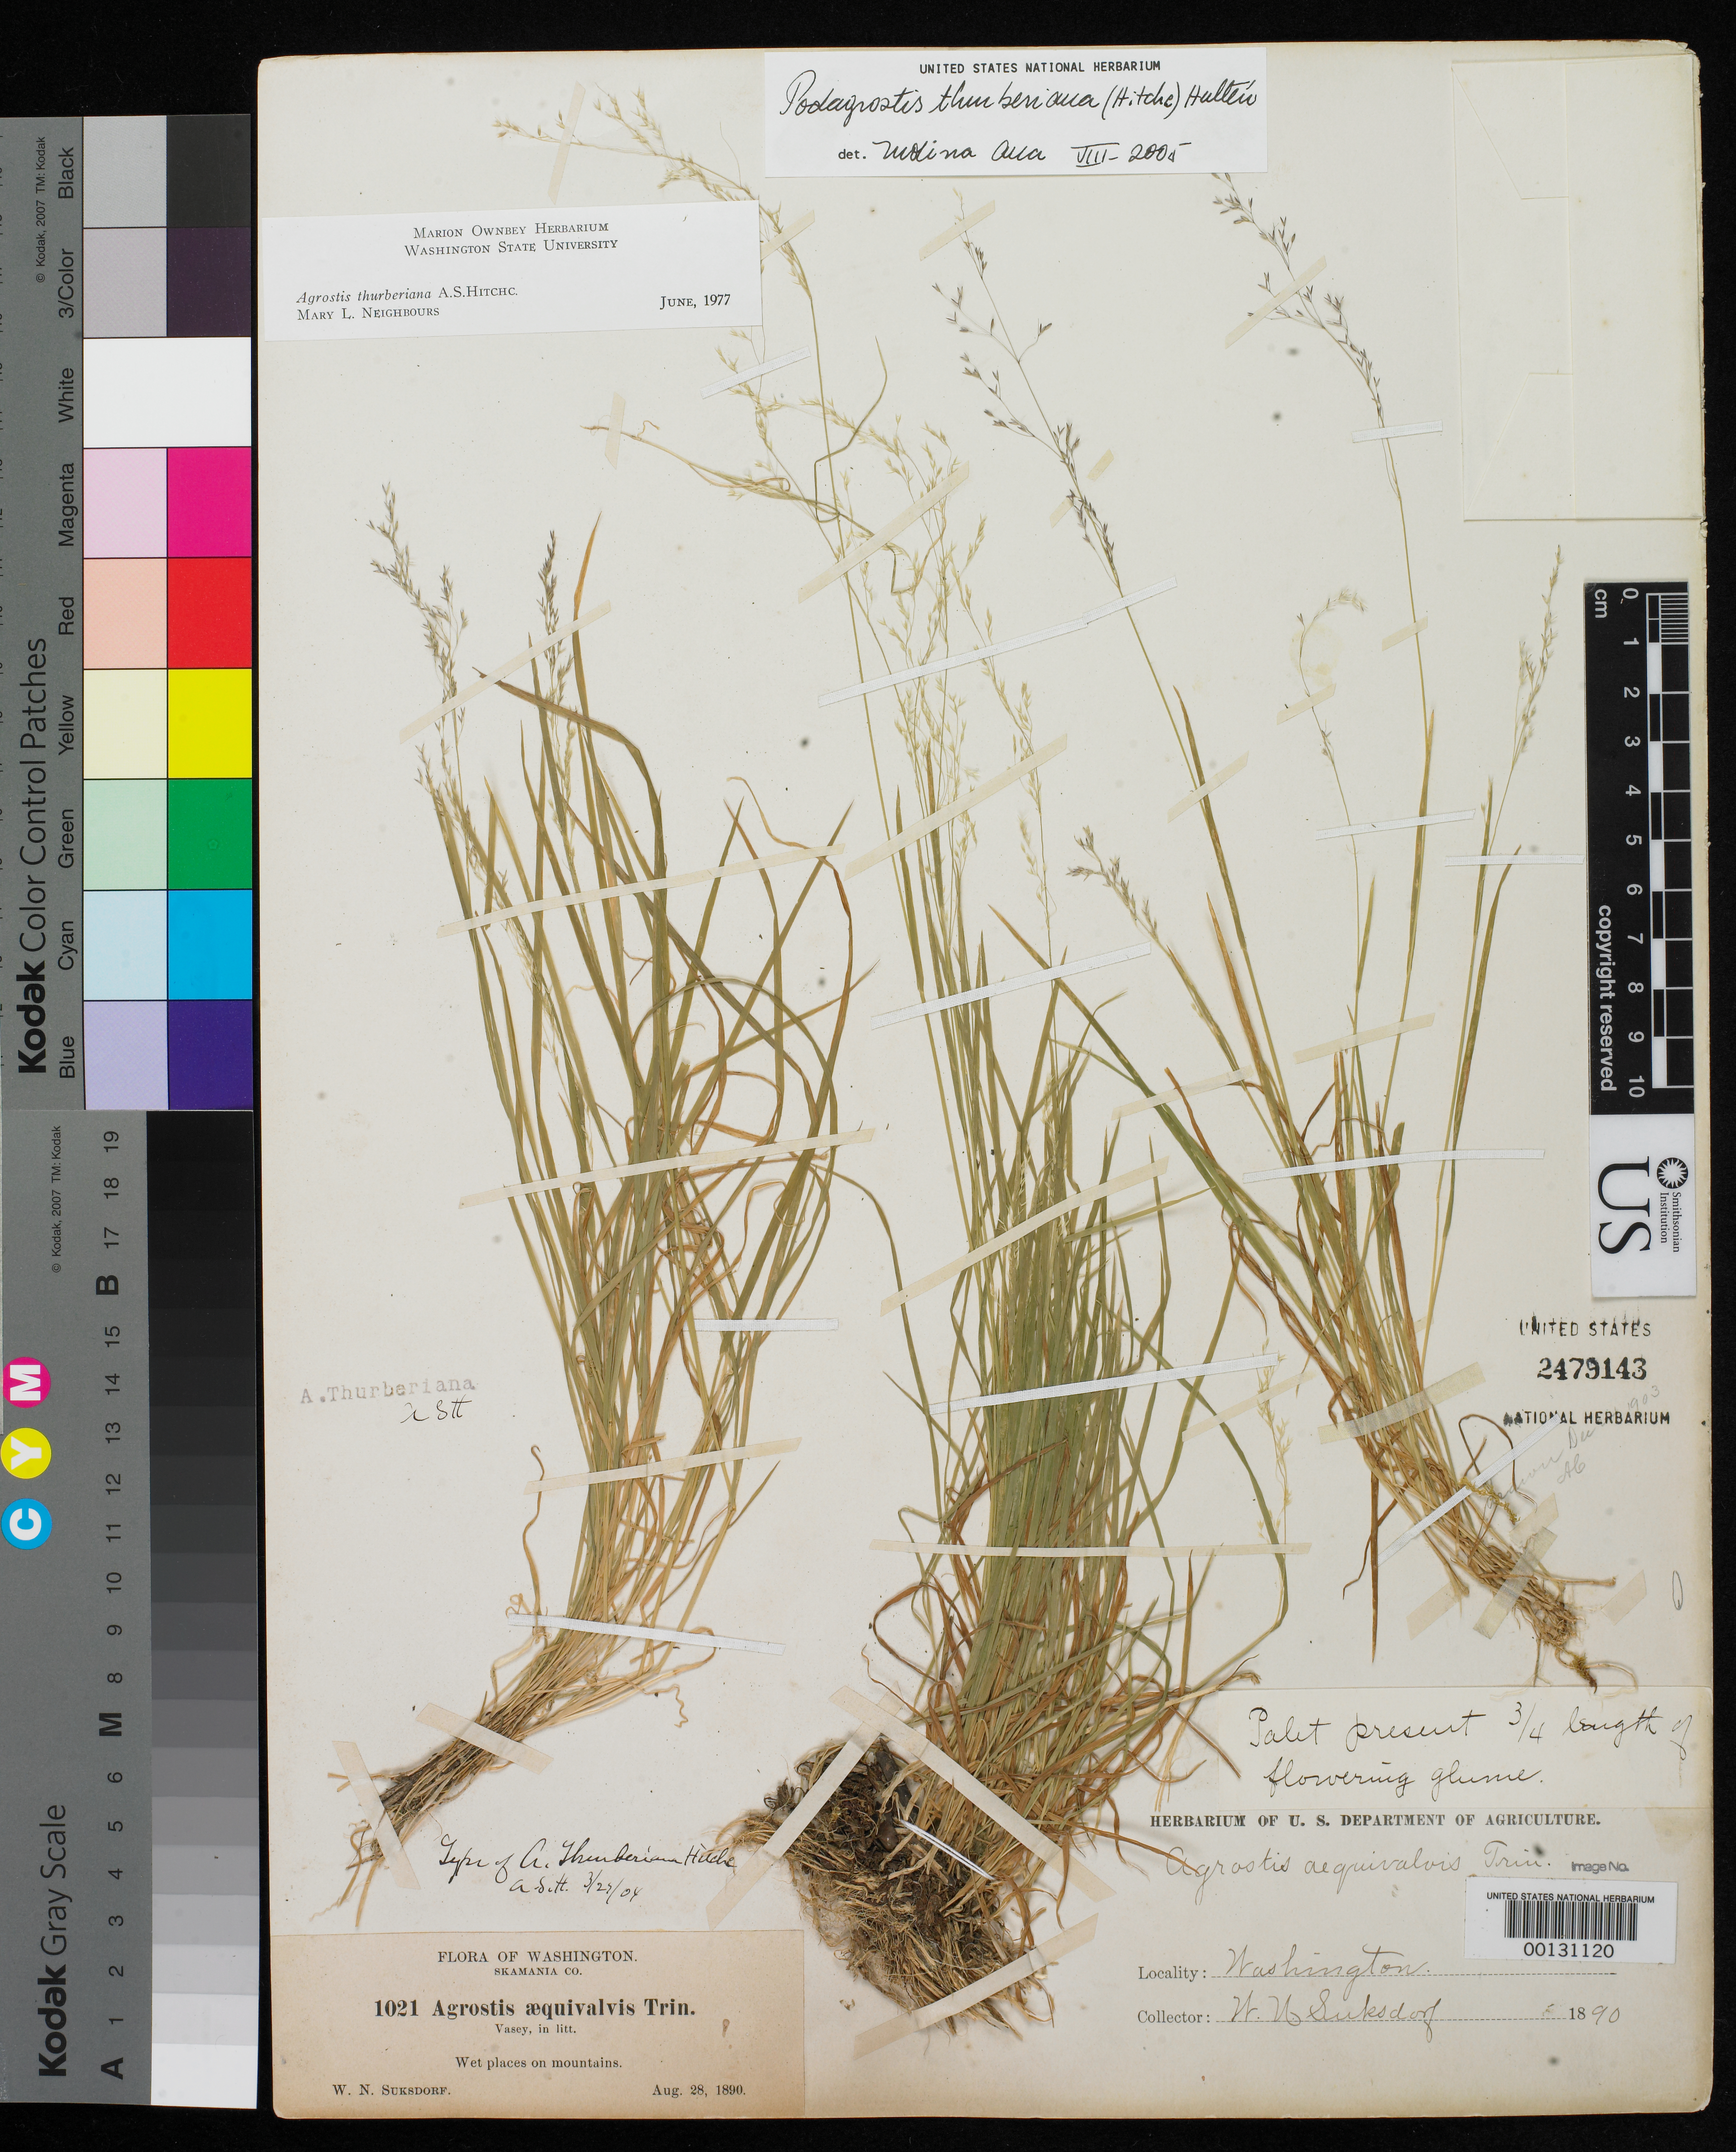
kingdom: Plantae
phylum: Tracheophyta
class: Liliopsida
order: Poales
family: Poaceae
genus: Agrostis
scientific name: Agrostis thurberiana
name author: Hitchc.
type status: Isotype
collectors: W. N. Suksdorf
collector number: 1021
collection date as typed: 28 Aug 1890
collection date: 1890-08-28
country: United States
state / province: Washington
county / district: Skamania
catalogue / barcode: US 2479143